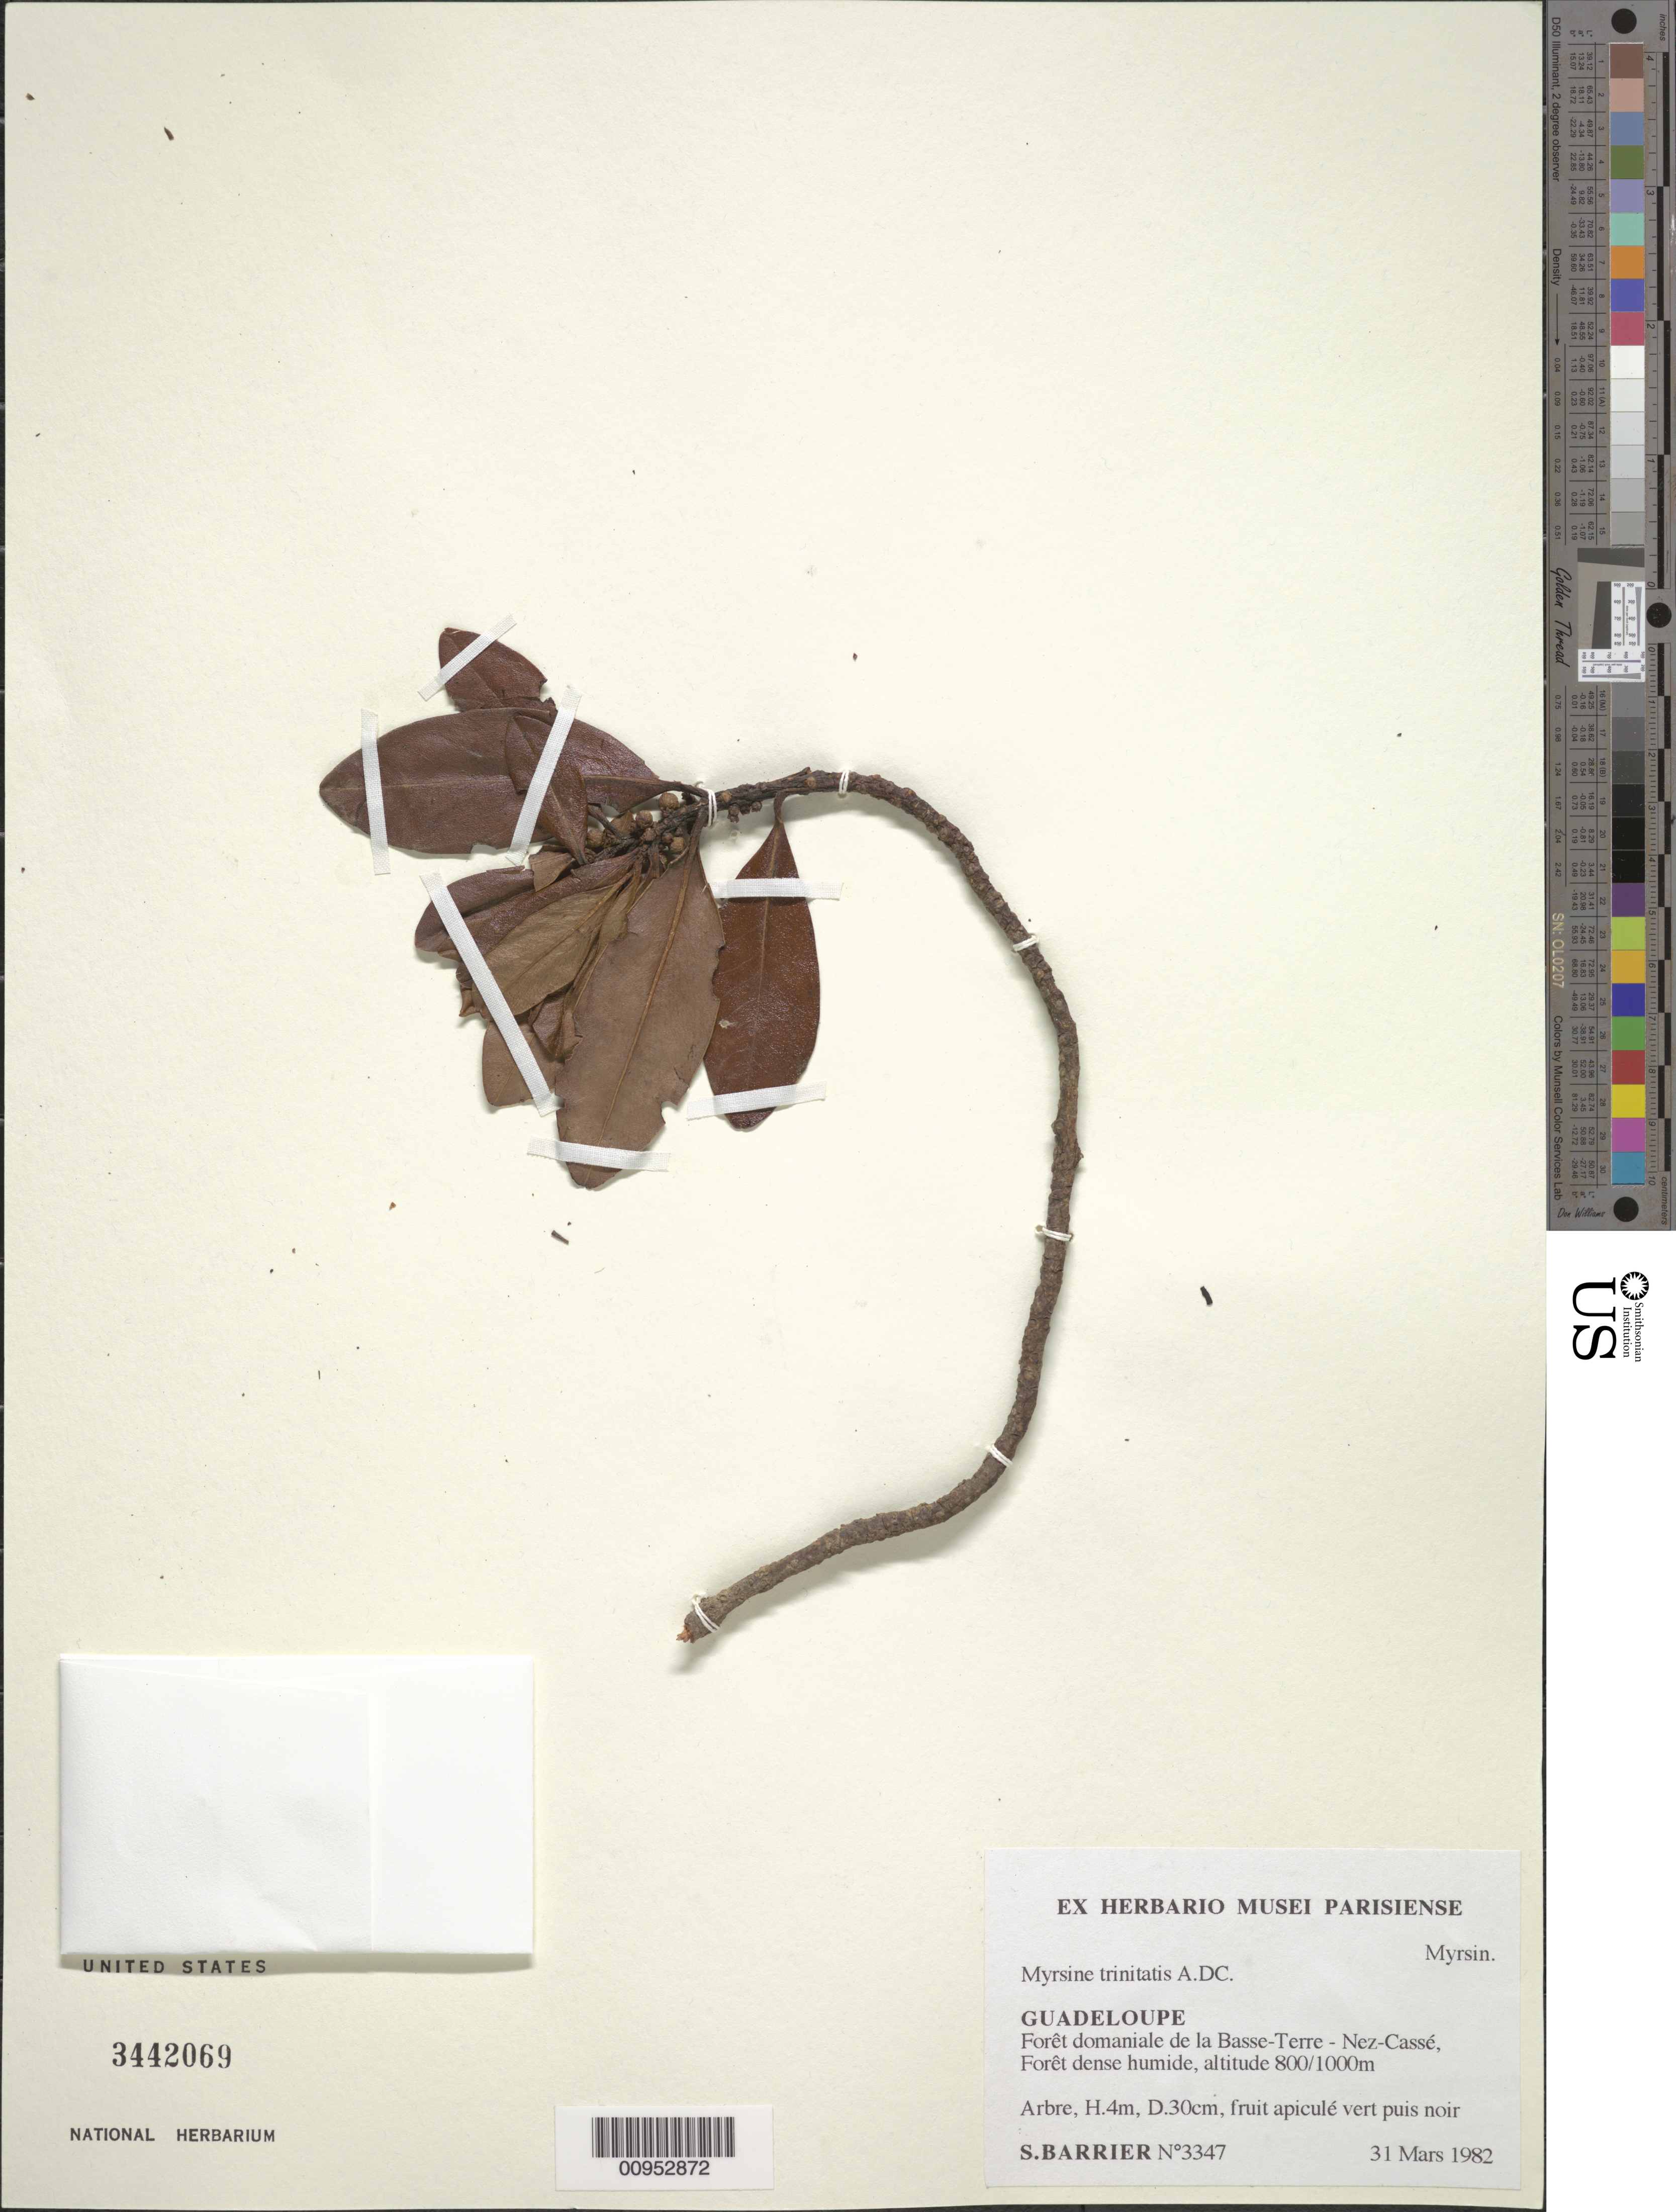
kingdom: Plantae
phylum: Tracheophyta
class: Magnoliopsida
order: Ericales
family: Primulaceae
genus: Myrsine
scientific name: Myrsine trinitatis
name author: A. DC.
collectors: S. Barrier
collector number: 3347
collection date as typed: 31 Mar 1982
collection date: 1982-03-31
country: Guadeloupe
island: Basse Terre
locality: Basse-Terre - Nez-Cassé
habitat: Forêt dominaile, dense humide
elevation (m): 800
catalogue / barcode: US 3442069